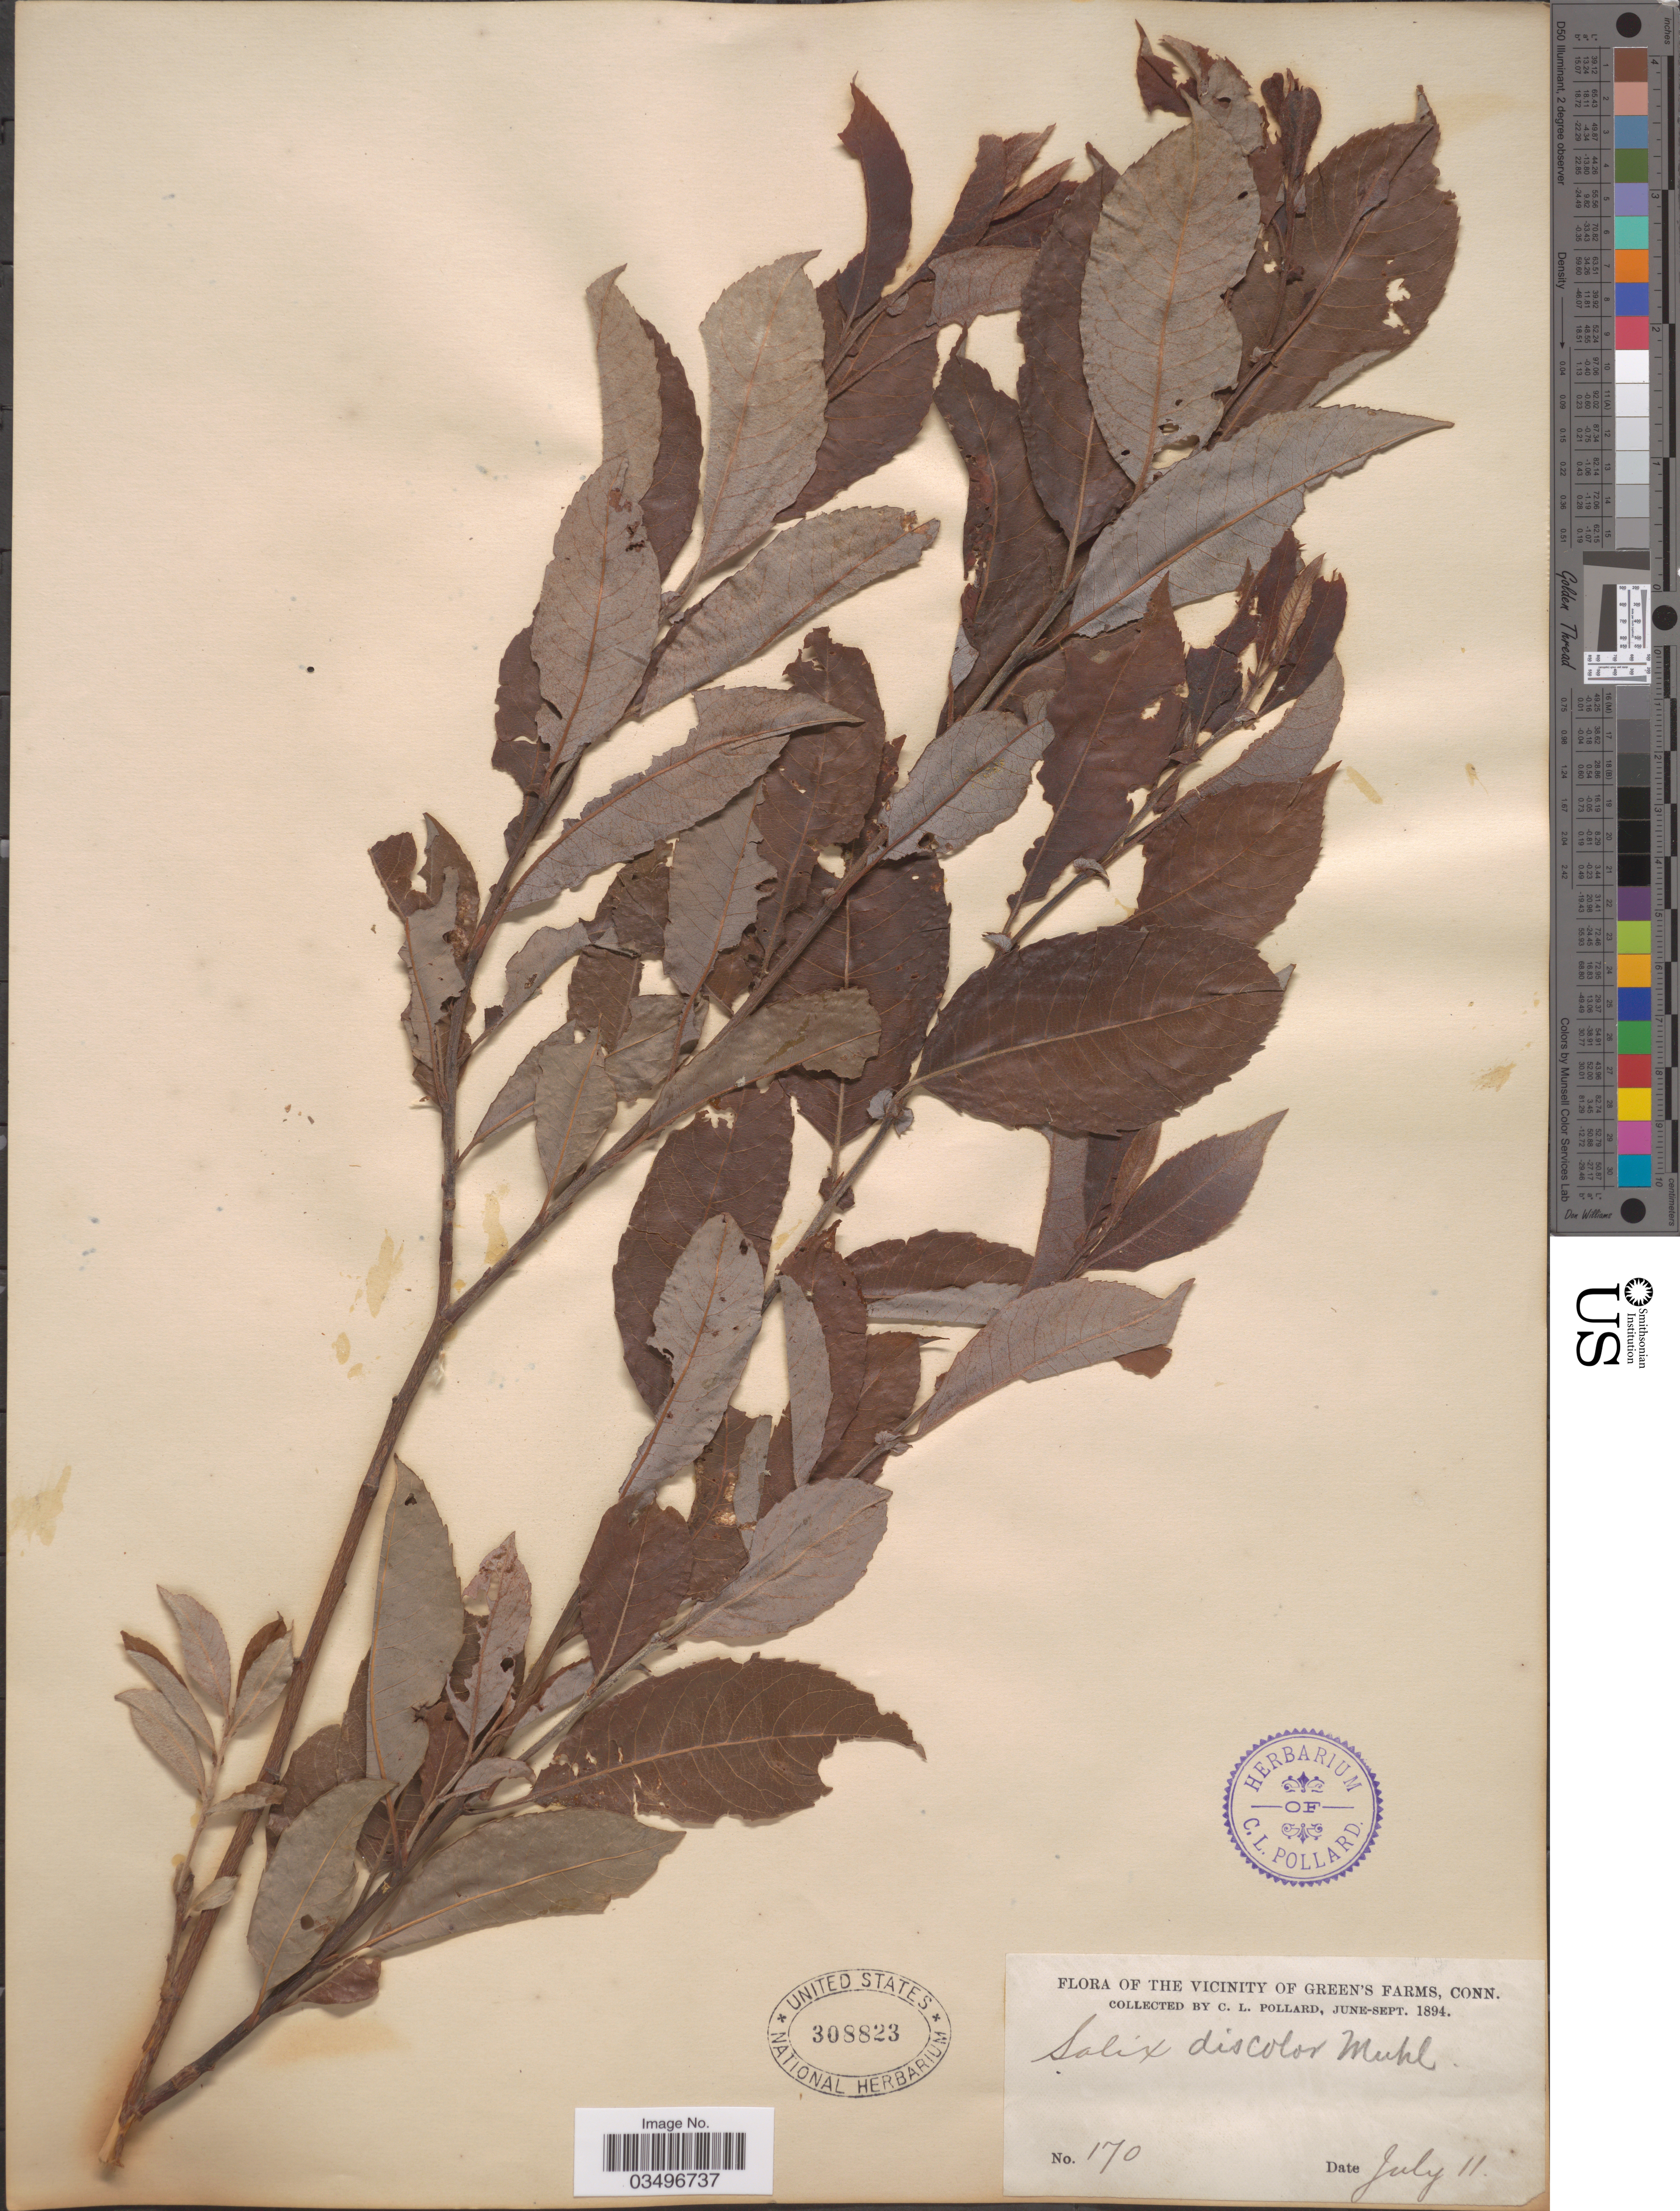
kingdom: Plantae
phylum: Tracheophyta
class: Magnoliopsida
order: Malpighiales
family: Salicaceae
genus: Salix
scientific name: Salix discolor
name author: Muhl.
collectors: C. L. Pollard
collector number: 170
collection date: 1894-07-11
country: United States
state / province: Connecticut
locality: The Vicinity of Green's Farms.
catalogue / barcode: US 308823